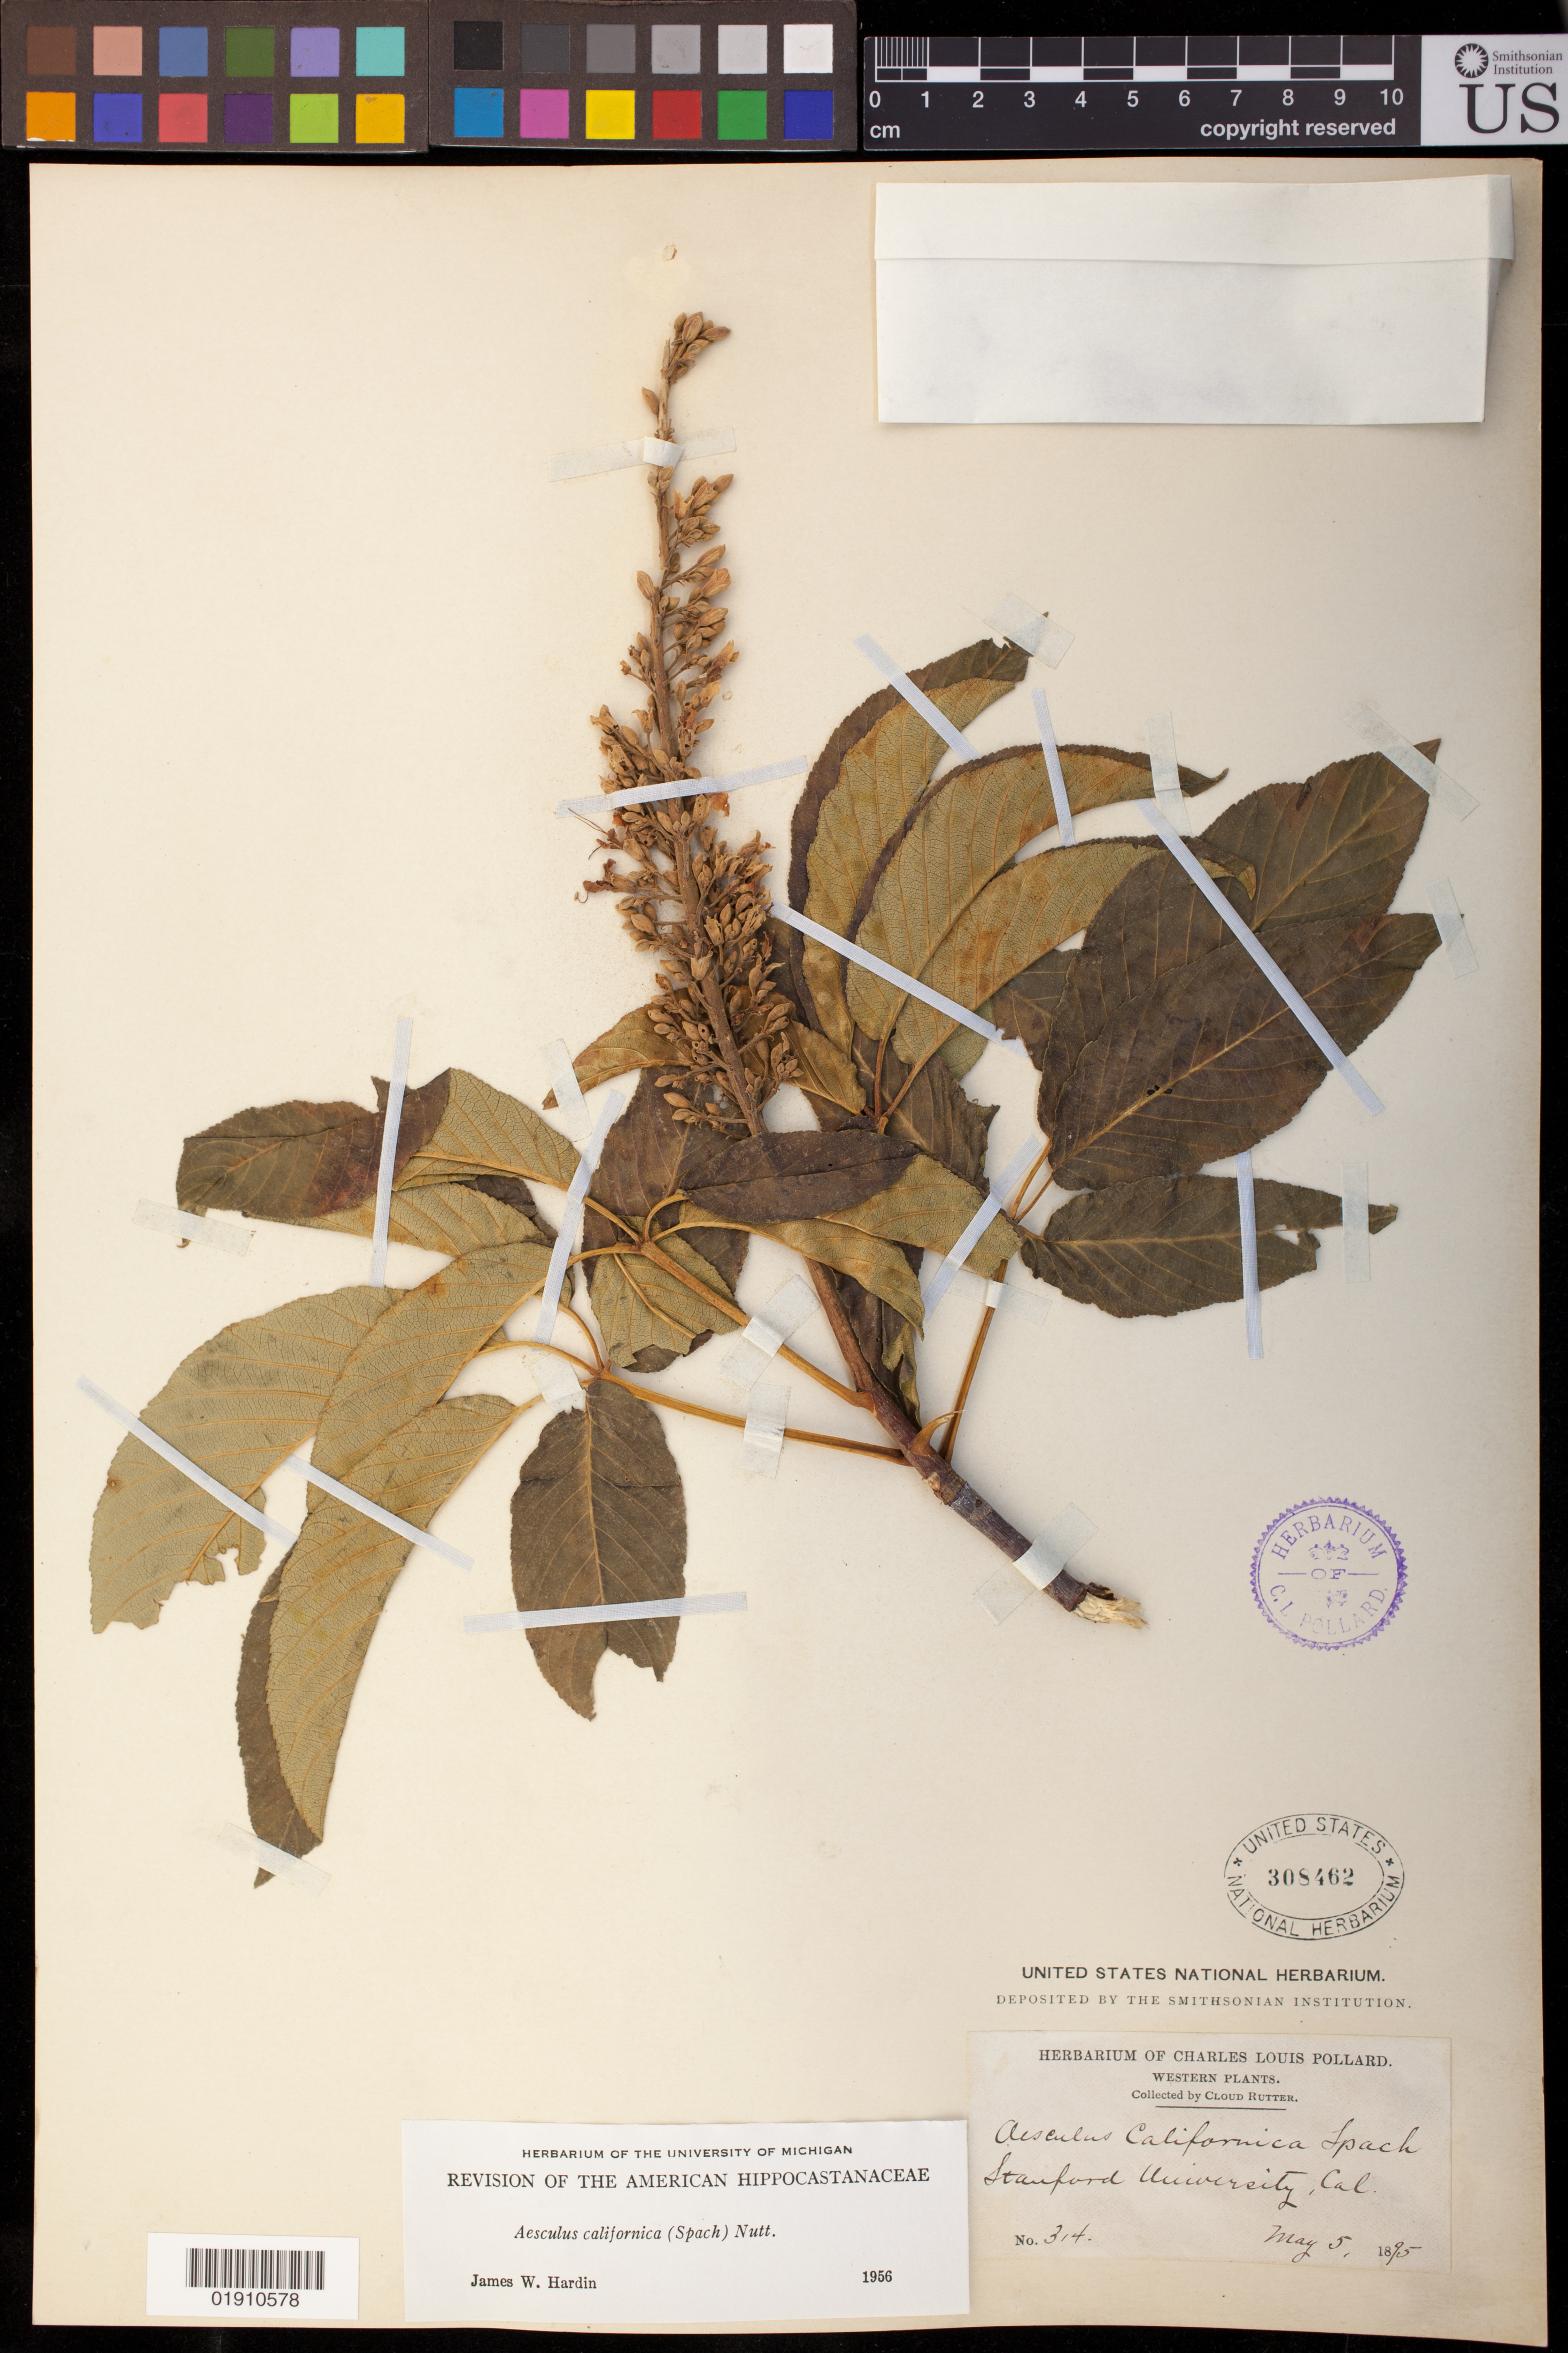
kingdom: Plantae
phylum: Tracheophyta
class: Magnoliopsida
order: Sapindales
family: Sapindaceae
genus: Aesculus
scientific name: Aesculus californica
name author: (Spach) Nutt.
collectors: C. Rutter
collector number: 314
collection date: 1895-05-05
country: United States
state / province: California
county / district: Santa Clara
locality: Stanford University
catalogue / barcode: US 308462